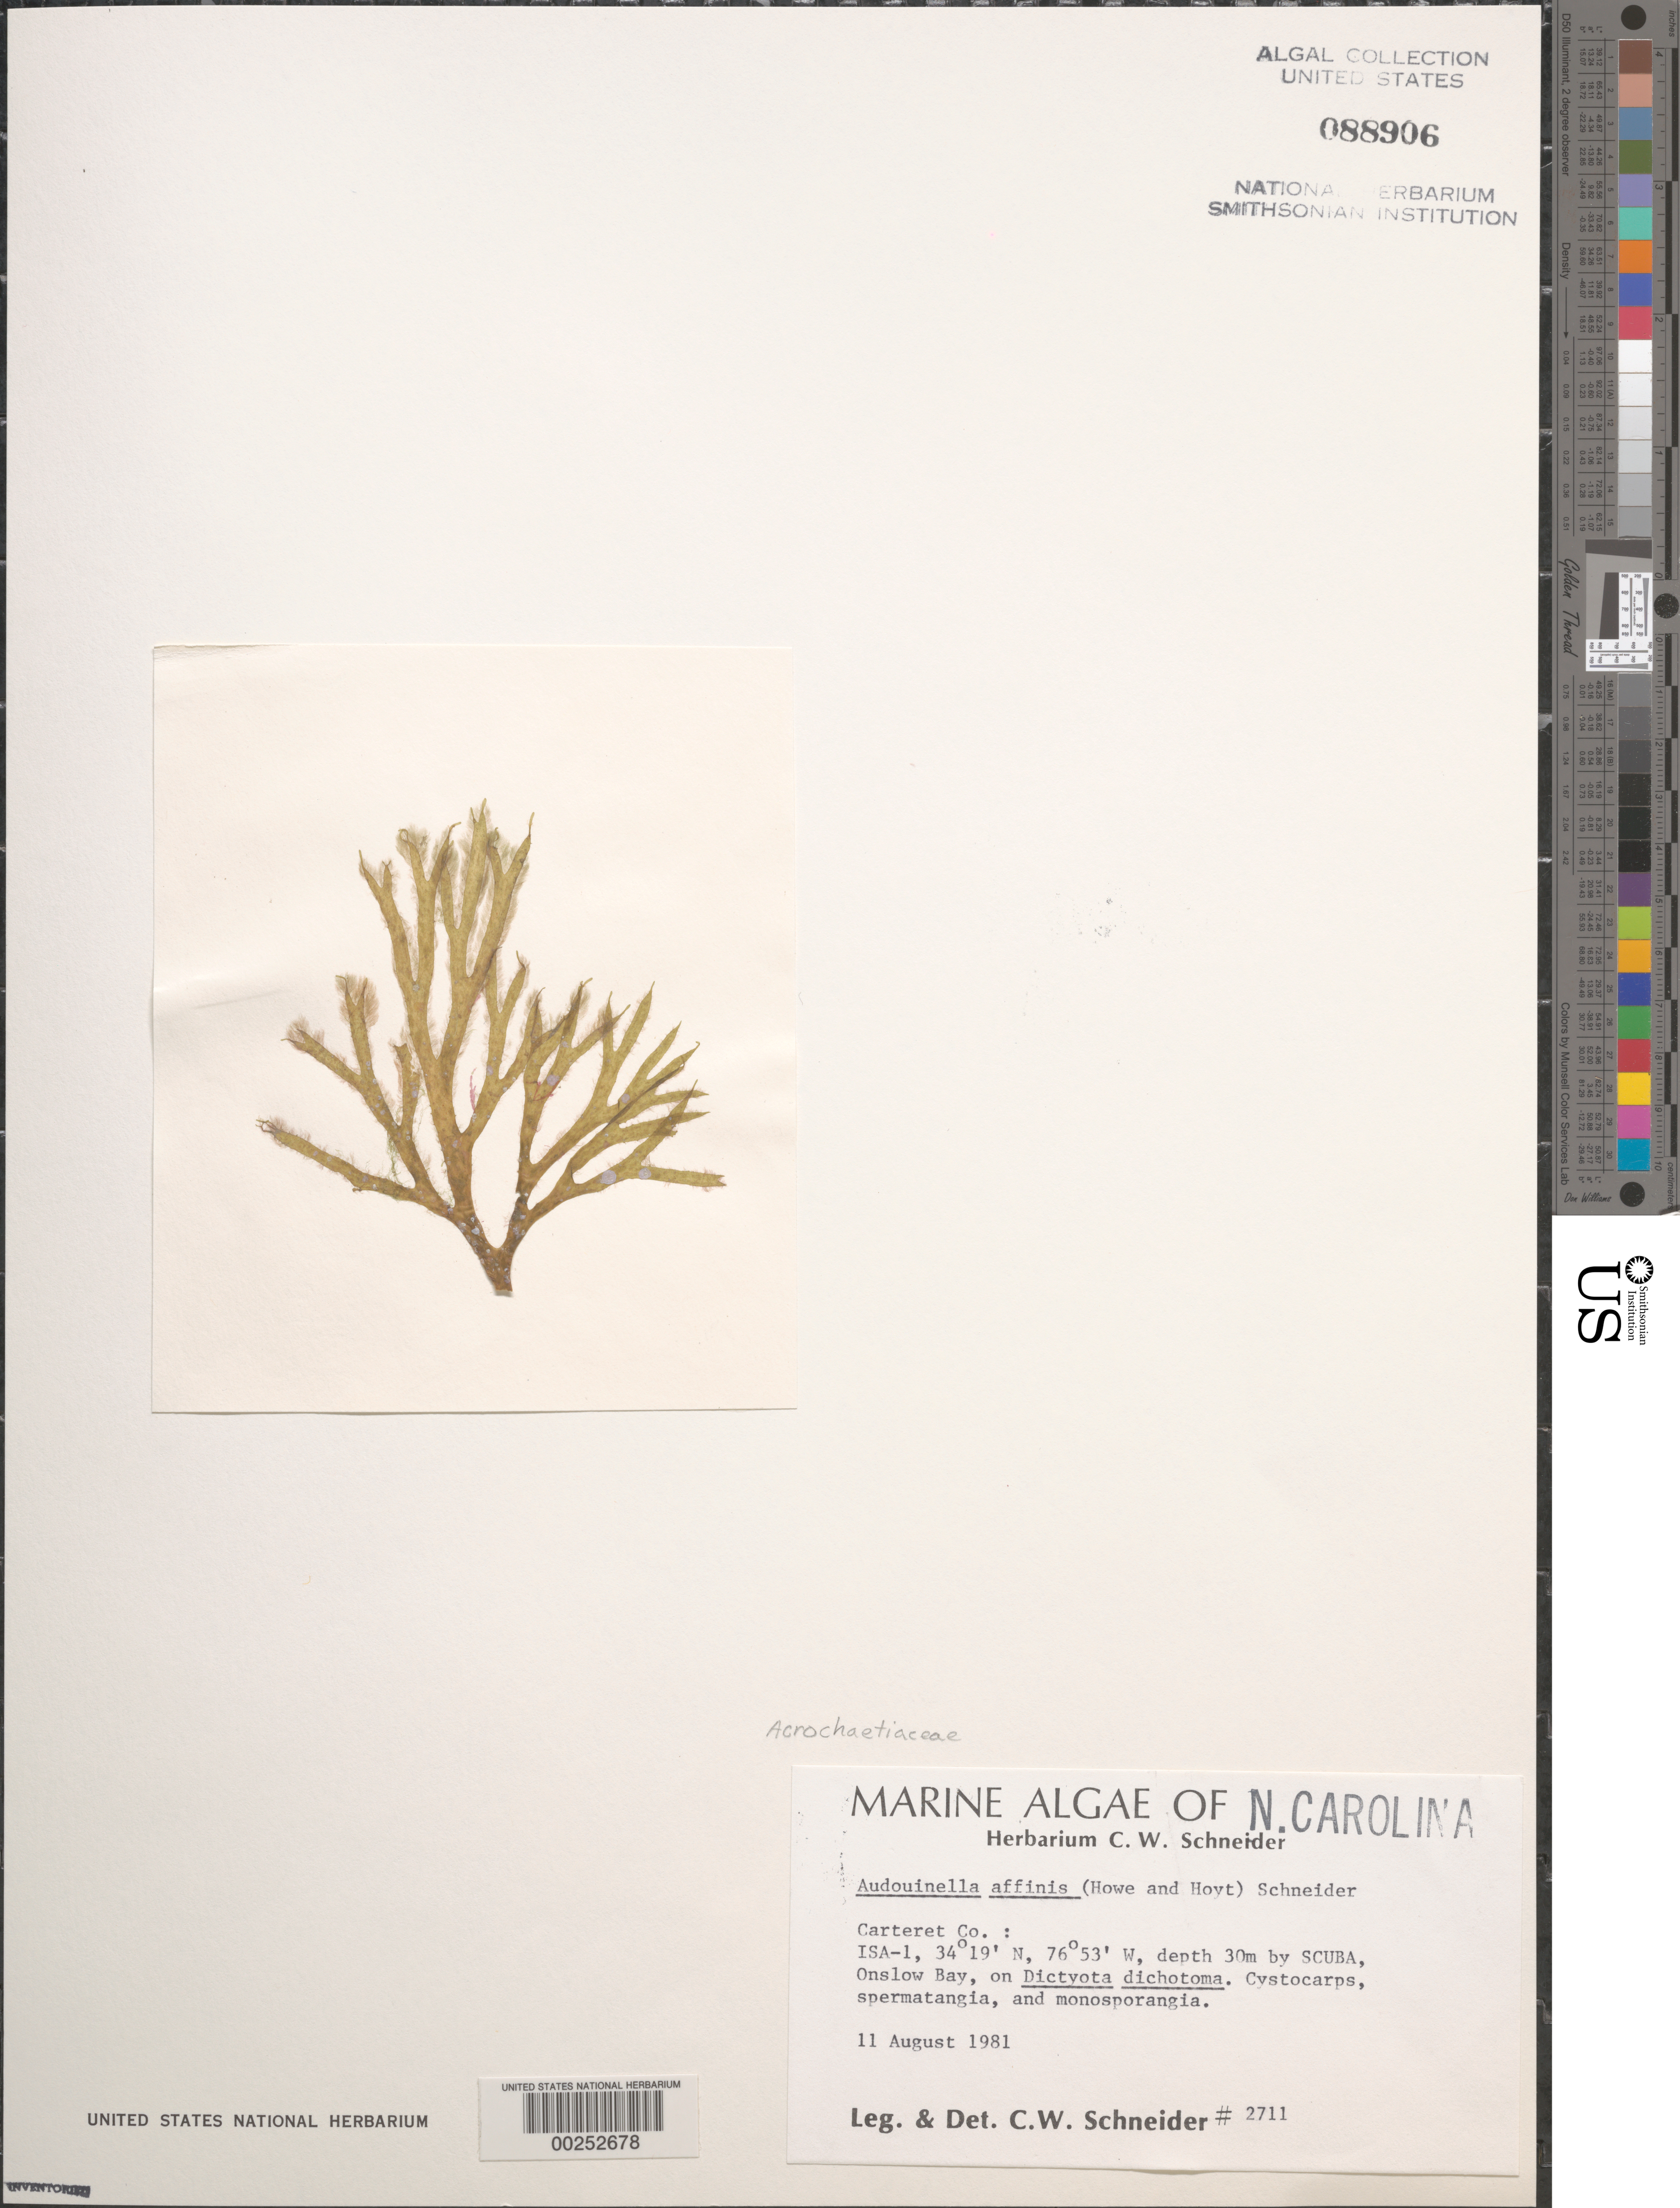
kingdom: Plantae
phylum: Rhodophyta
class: Florideophyceae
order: Acrochaetiales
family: Acrochaetiaceae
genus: Acrochaetium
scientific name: Acrochaetium affine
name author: M. Howe & Hoyt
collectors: C. W. Schneider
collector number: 2711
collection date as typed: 11 Aug 1981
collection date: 1981-08-11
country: United States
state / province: North Carolina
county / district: Carteret County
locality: Onslow Bay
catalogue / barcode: US 88906